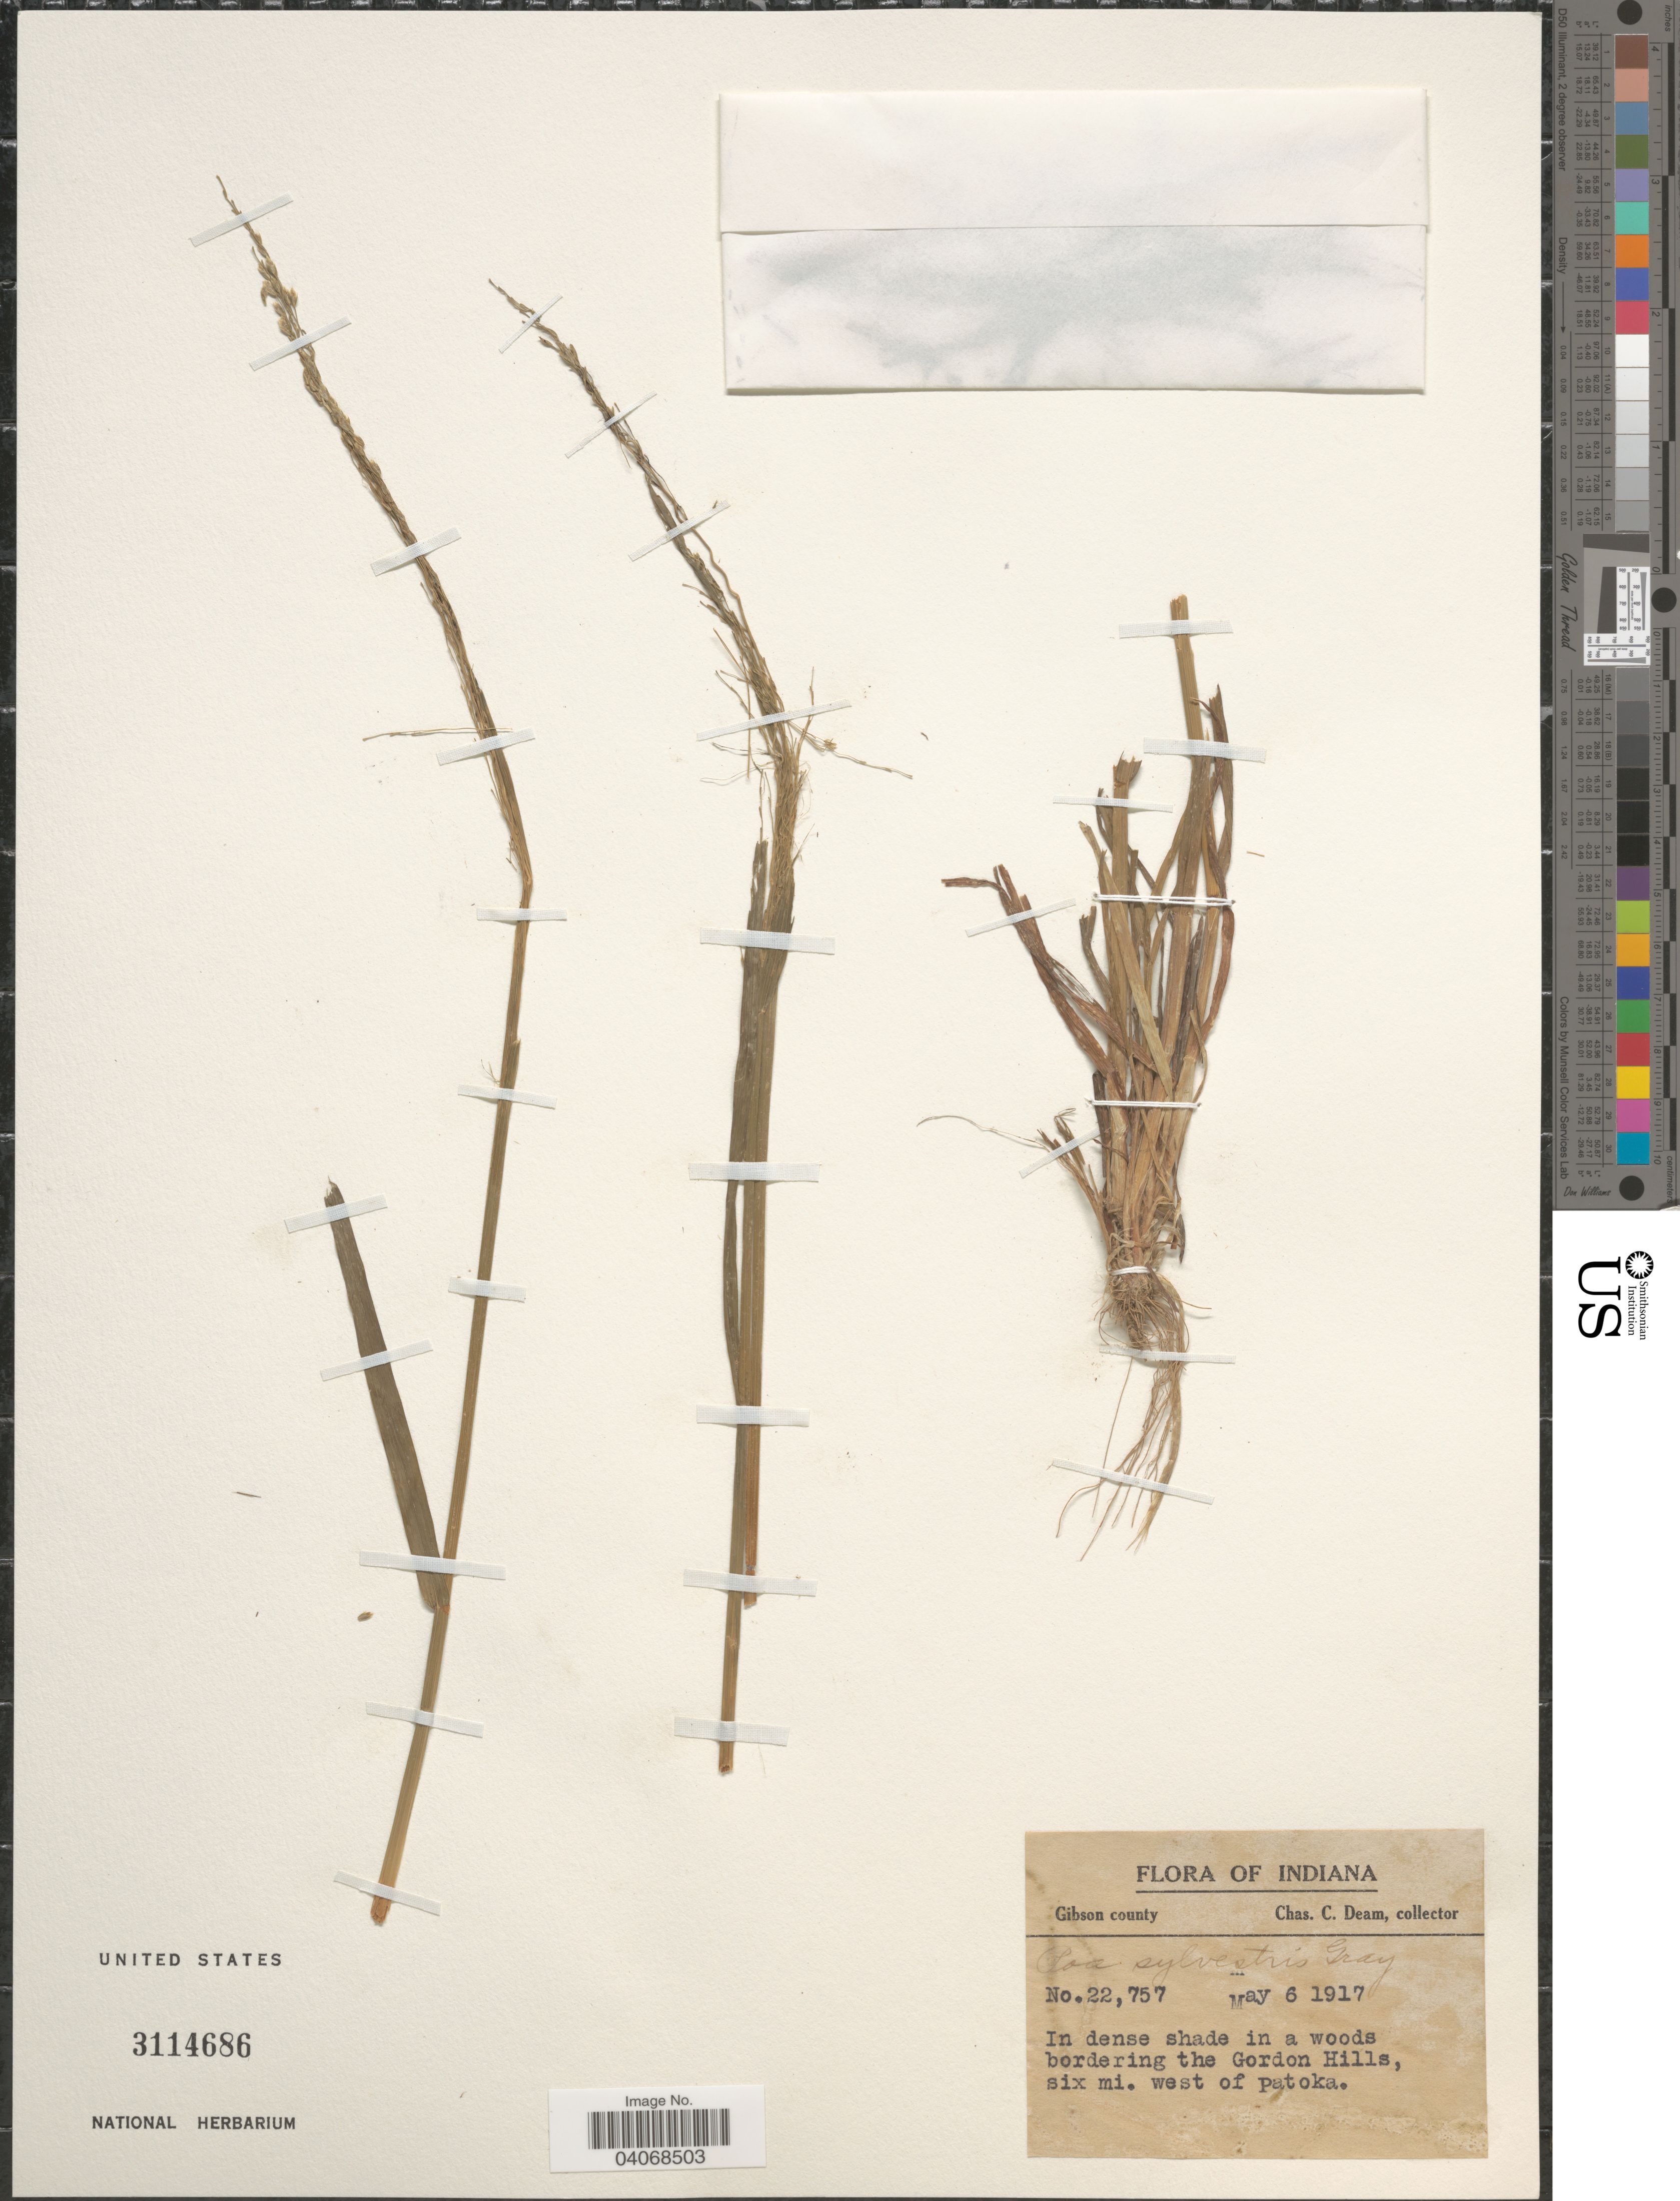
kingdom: Plantae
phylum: Tracheophyta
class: Liliopsida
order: Poales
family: Poaceae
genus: Poa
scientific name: Poa sylvestris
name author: A. Gray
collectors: C. C. Deam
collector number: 22757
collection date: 1917-05-06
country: United States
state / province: Indiana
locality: In dense shade in a woods bordering the Gordon Hills, six mi. west of Patoka. Gibson county.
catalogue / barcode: US 3114686